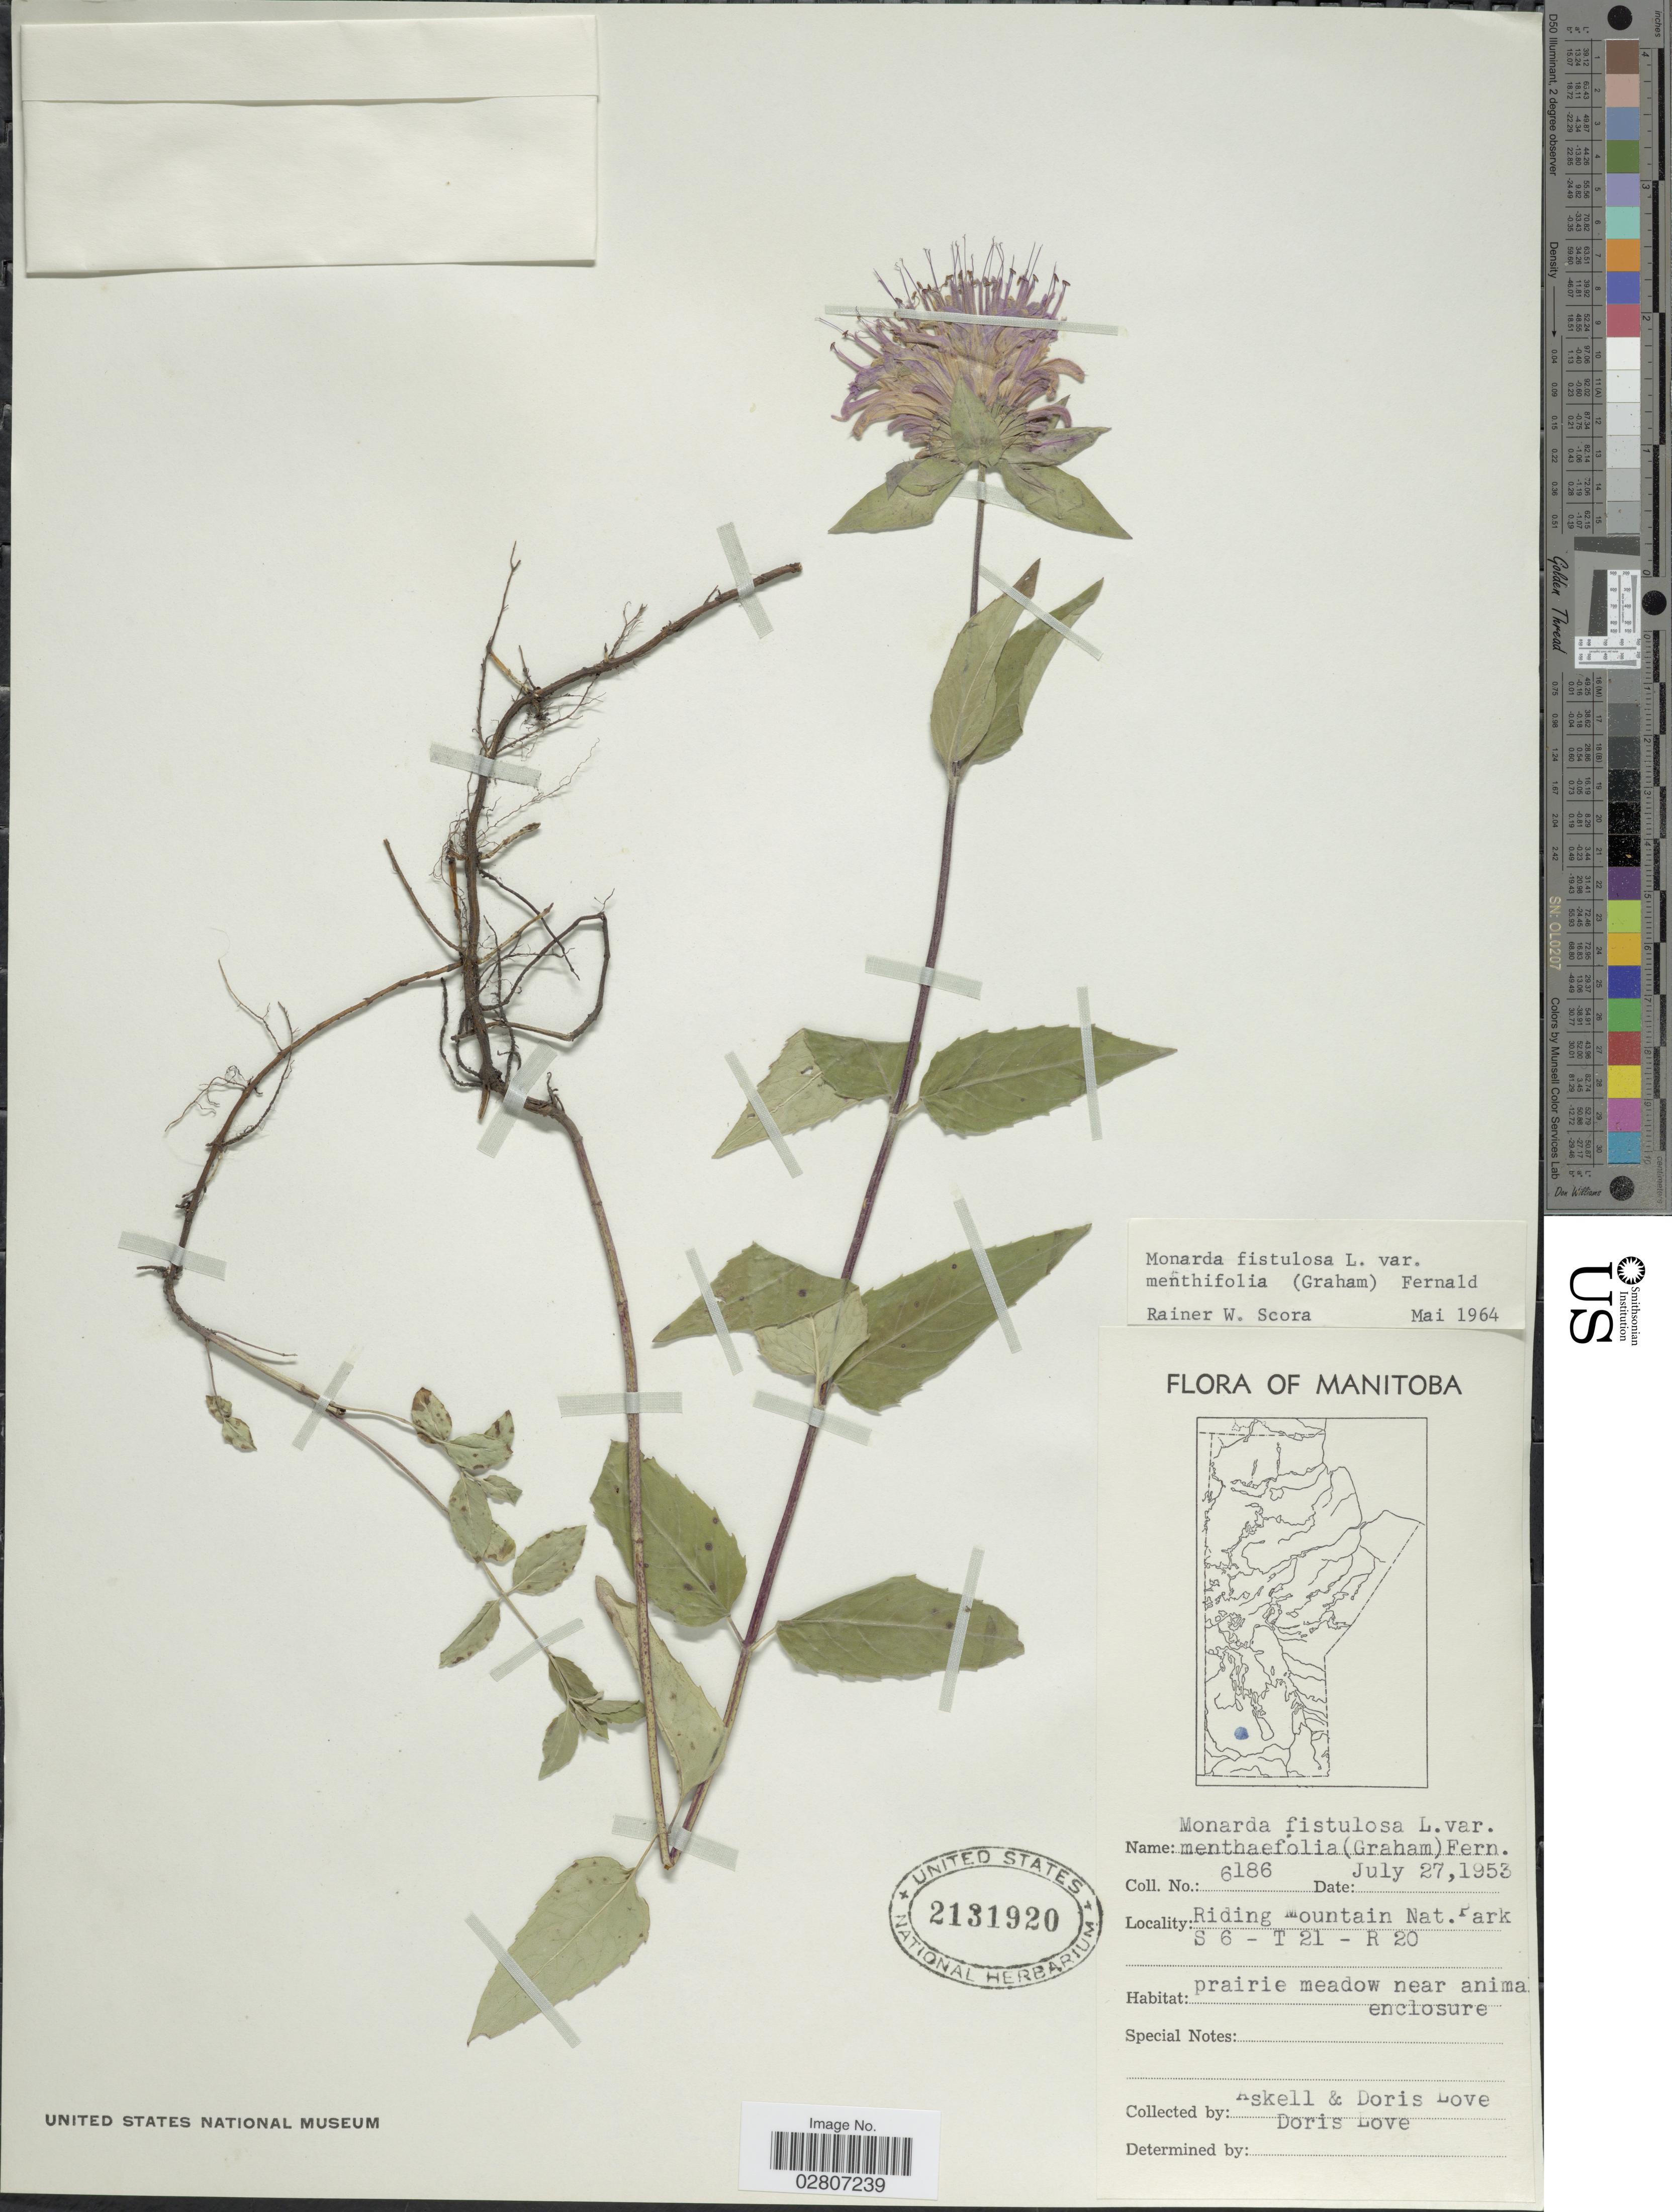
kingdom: Plantae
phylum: Tracheophyta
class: Magnoliopsida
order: Lamiales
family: Lamiaceae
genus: Monarda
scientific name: Monarda fistulosa var. menthifolia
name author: (Graham) Fernald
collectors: Á. Löve & D. Löve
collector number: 6186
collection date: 1953-07-27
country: Canada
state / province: Manitoba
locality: Riding Mountain Nat. Park. S 6 - T 21 - R 20.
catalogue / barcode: US 2131920